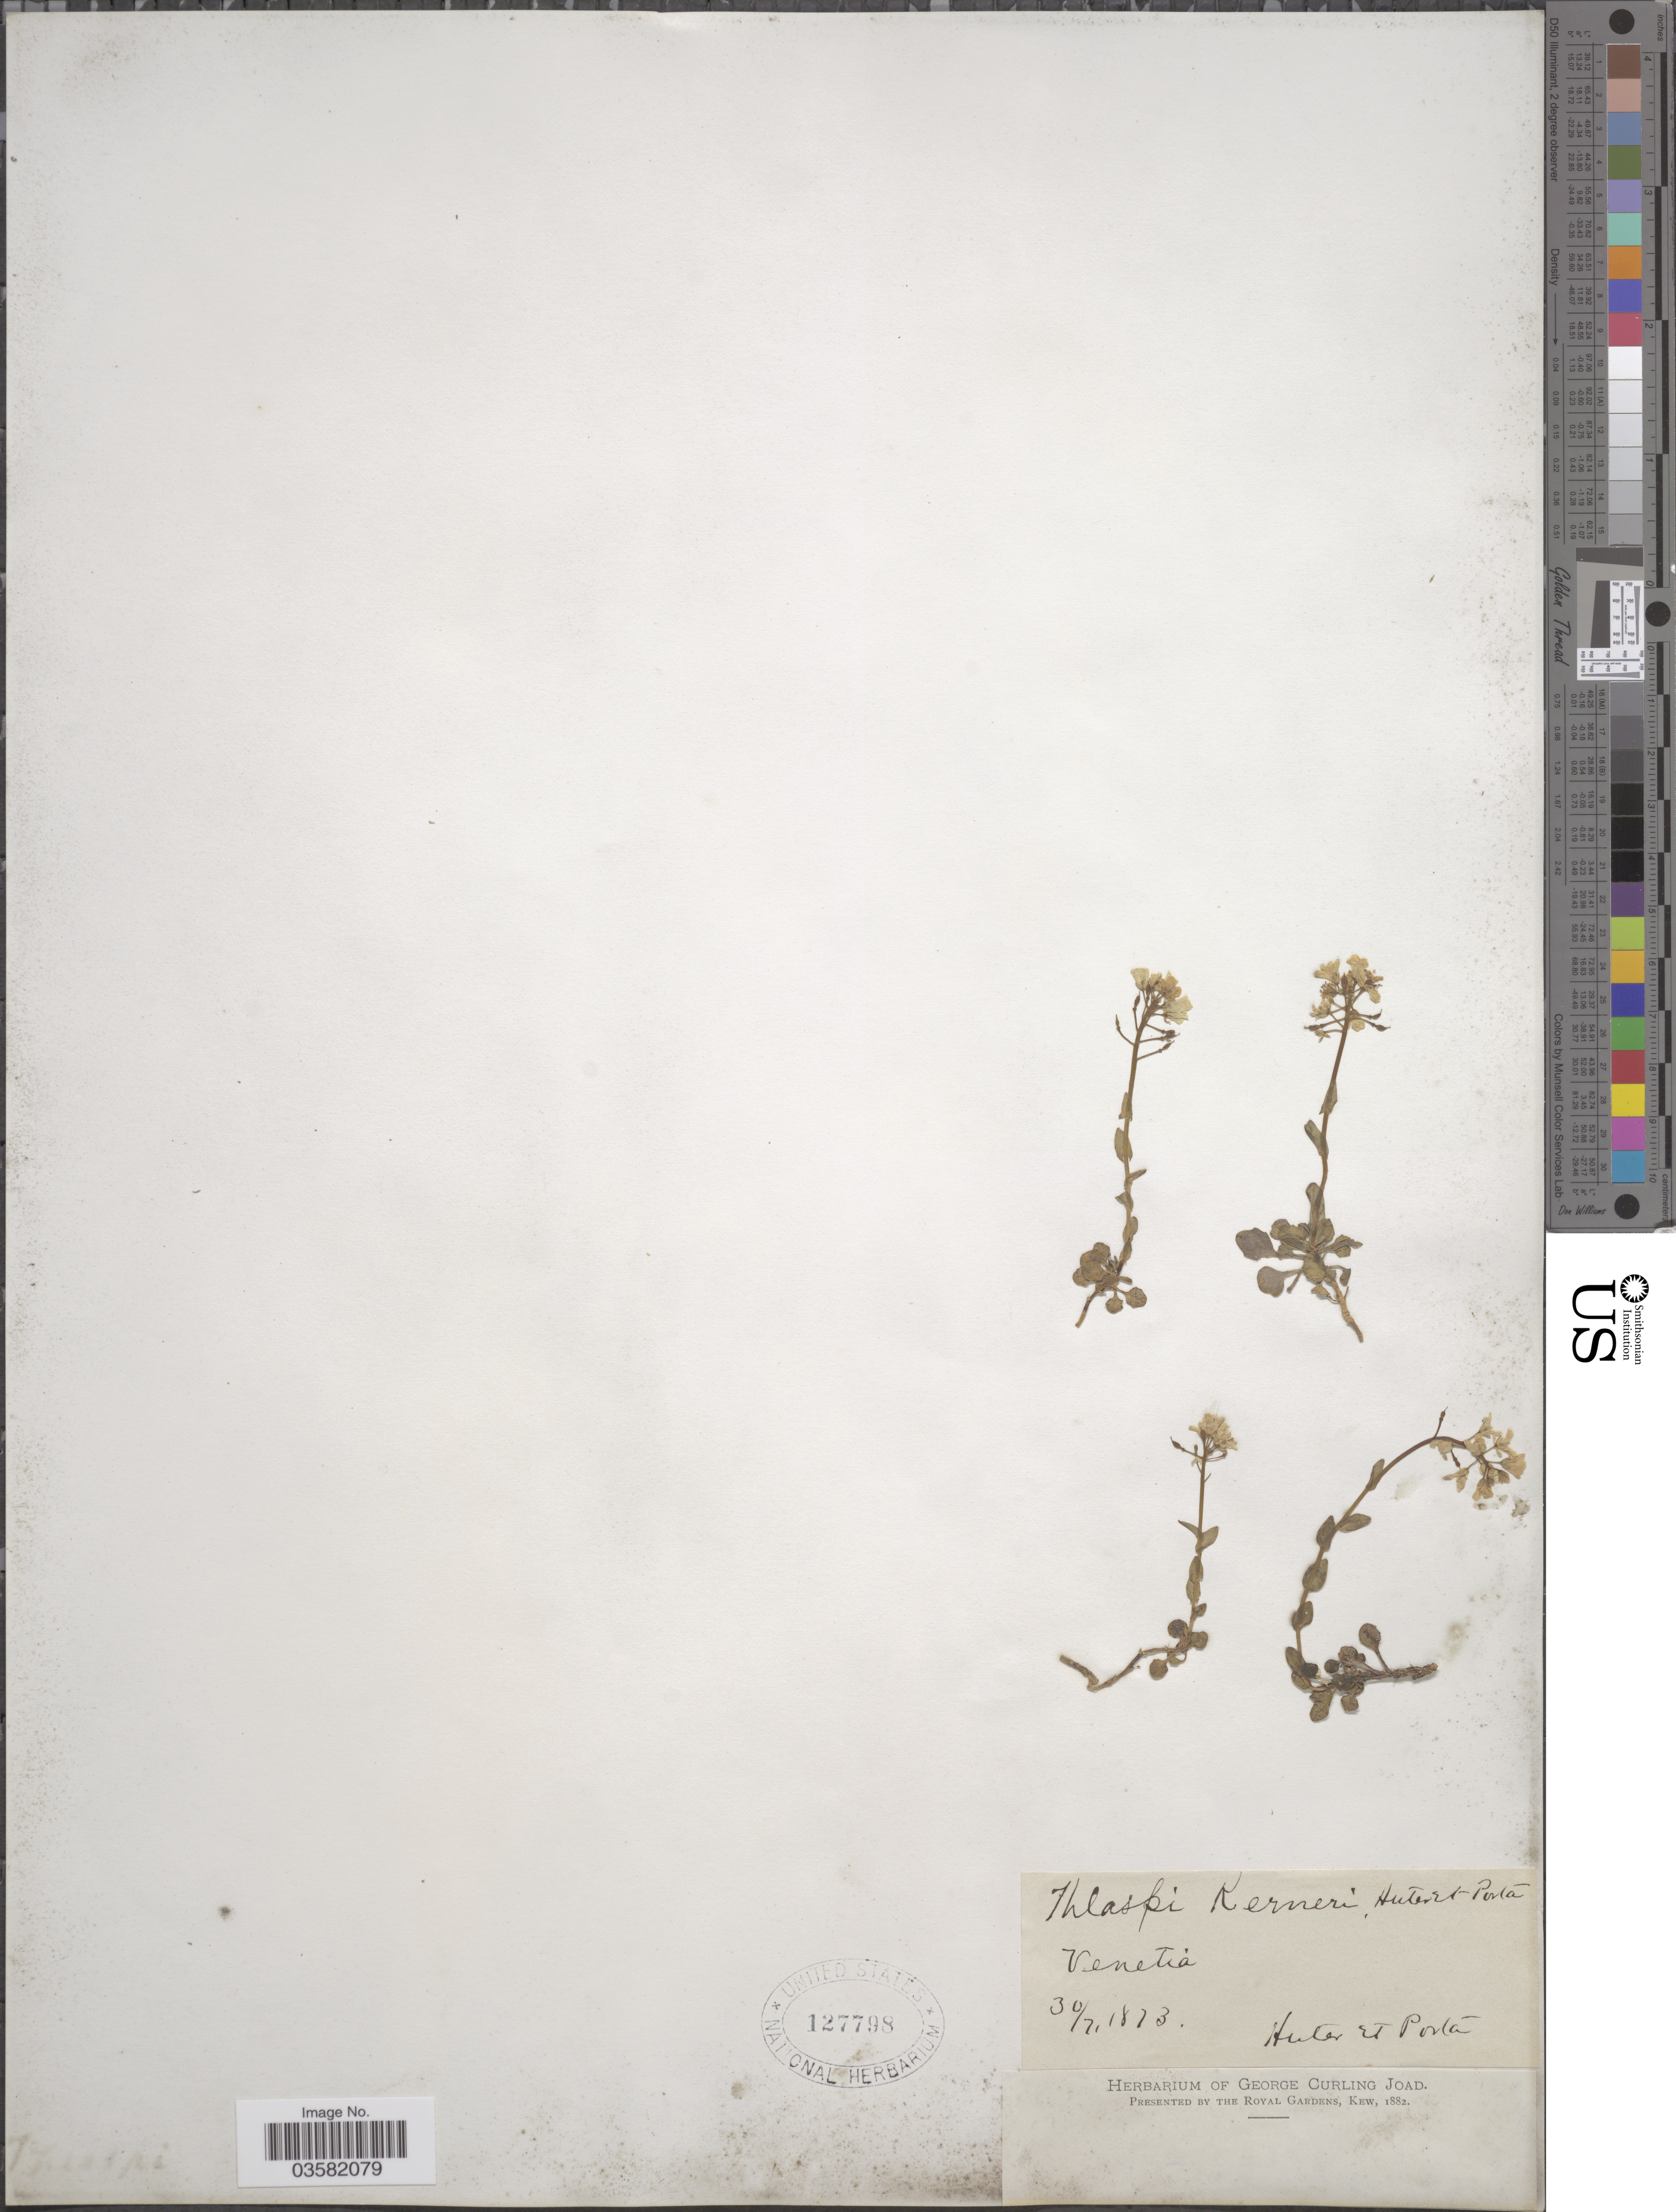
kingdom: Plantae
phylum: Tracheophyta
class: Magnoliopsida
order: Brassicales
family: Brassicaceae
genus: Thlaspi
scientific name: Thlaspi kerneri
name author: Huter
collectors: -. Huter & -- Porta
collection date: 1873-07-30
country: Italy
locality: Venetia.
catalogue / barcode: US 127798